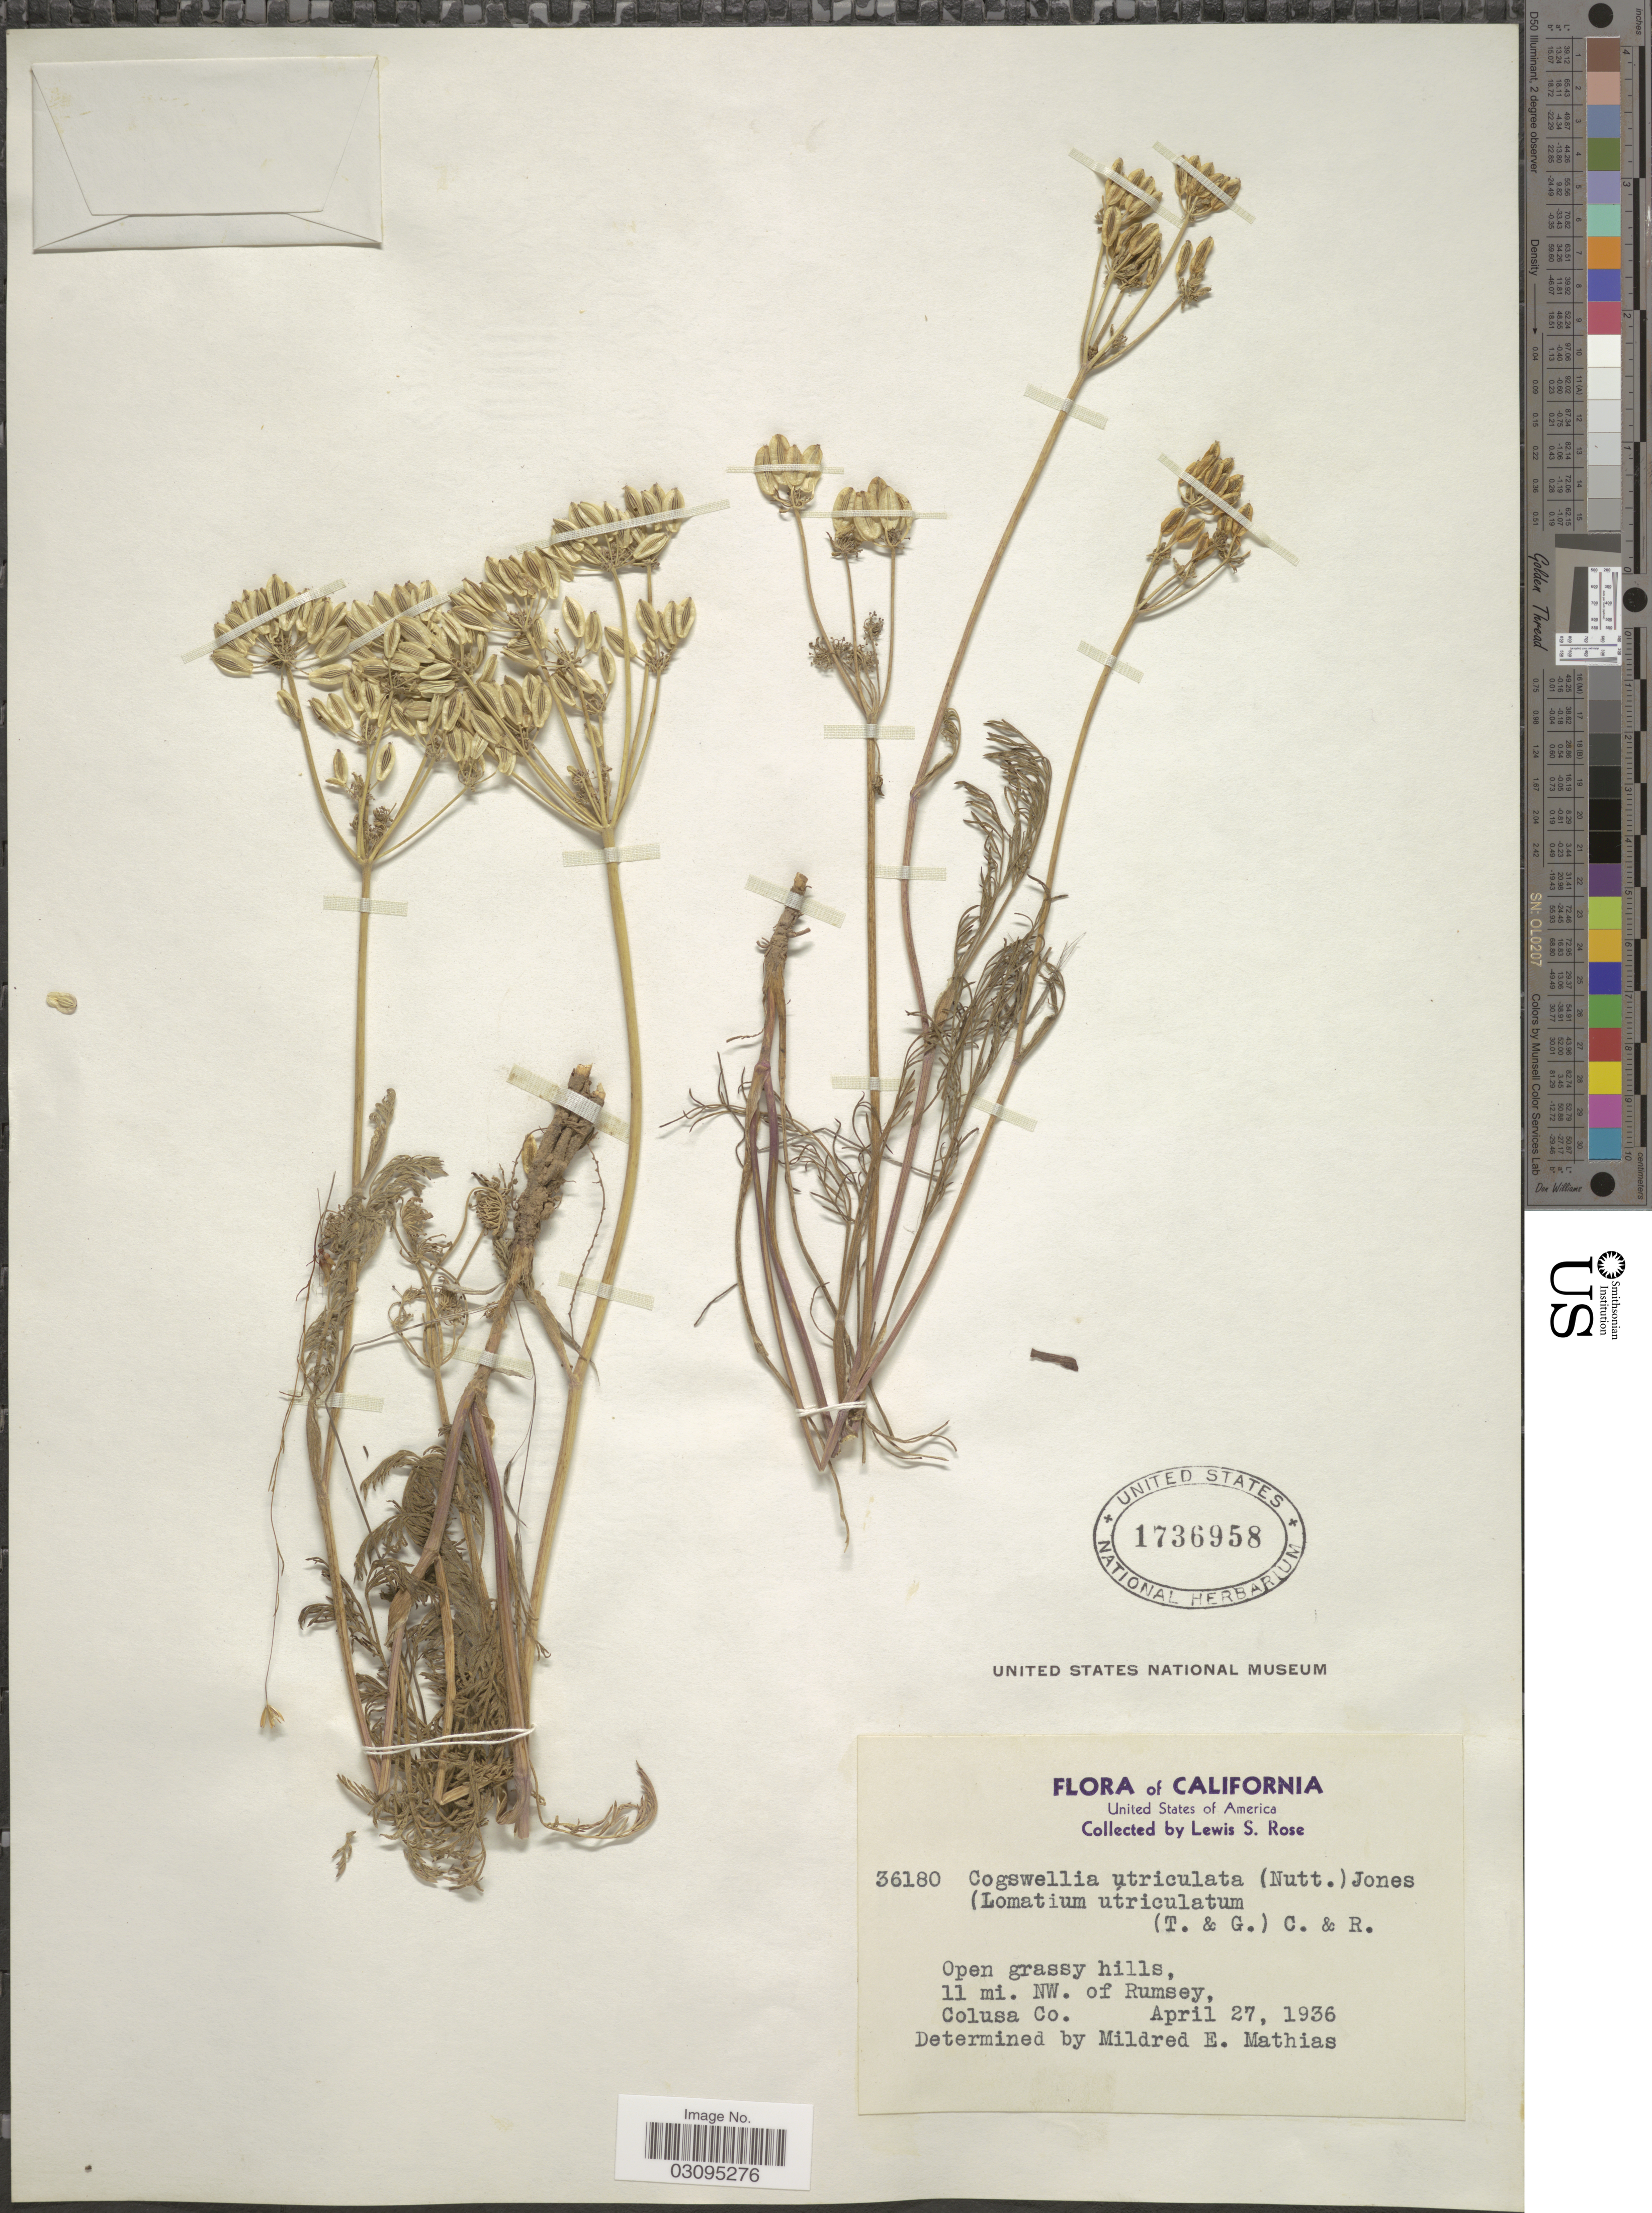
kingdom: Plantae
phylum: Tracheophyta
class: Magnoliopsida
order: Apiales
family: Apiaceae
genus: Lomatium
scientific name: Lomatium utriculatum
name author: (Nutt. ex Torr. & A. Gray) J.M. Coult. & Rose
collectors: L. S. Rose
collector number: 36180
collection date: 1936-04-27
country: United States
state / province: California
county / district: Colusa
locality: California, 11 mi. NW. of Rumsey, Colusa Co.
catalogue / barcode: US 1736958